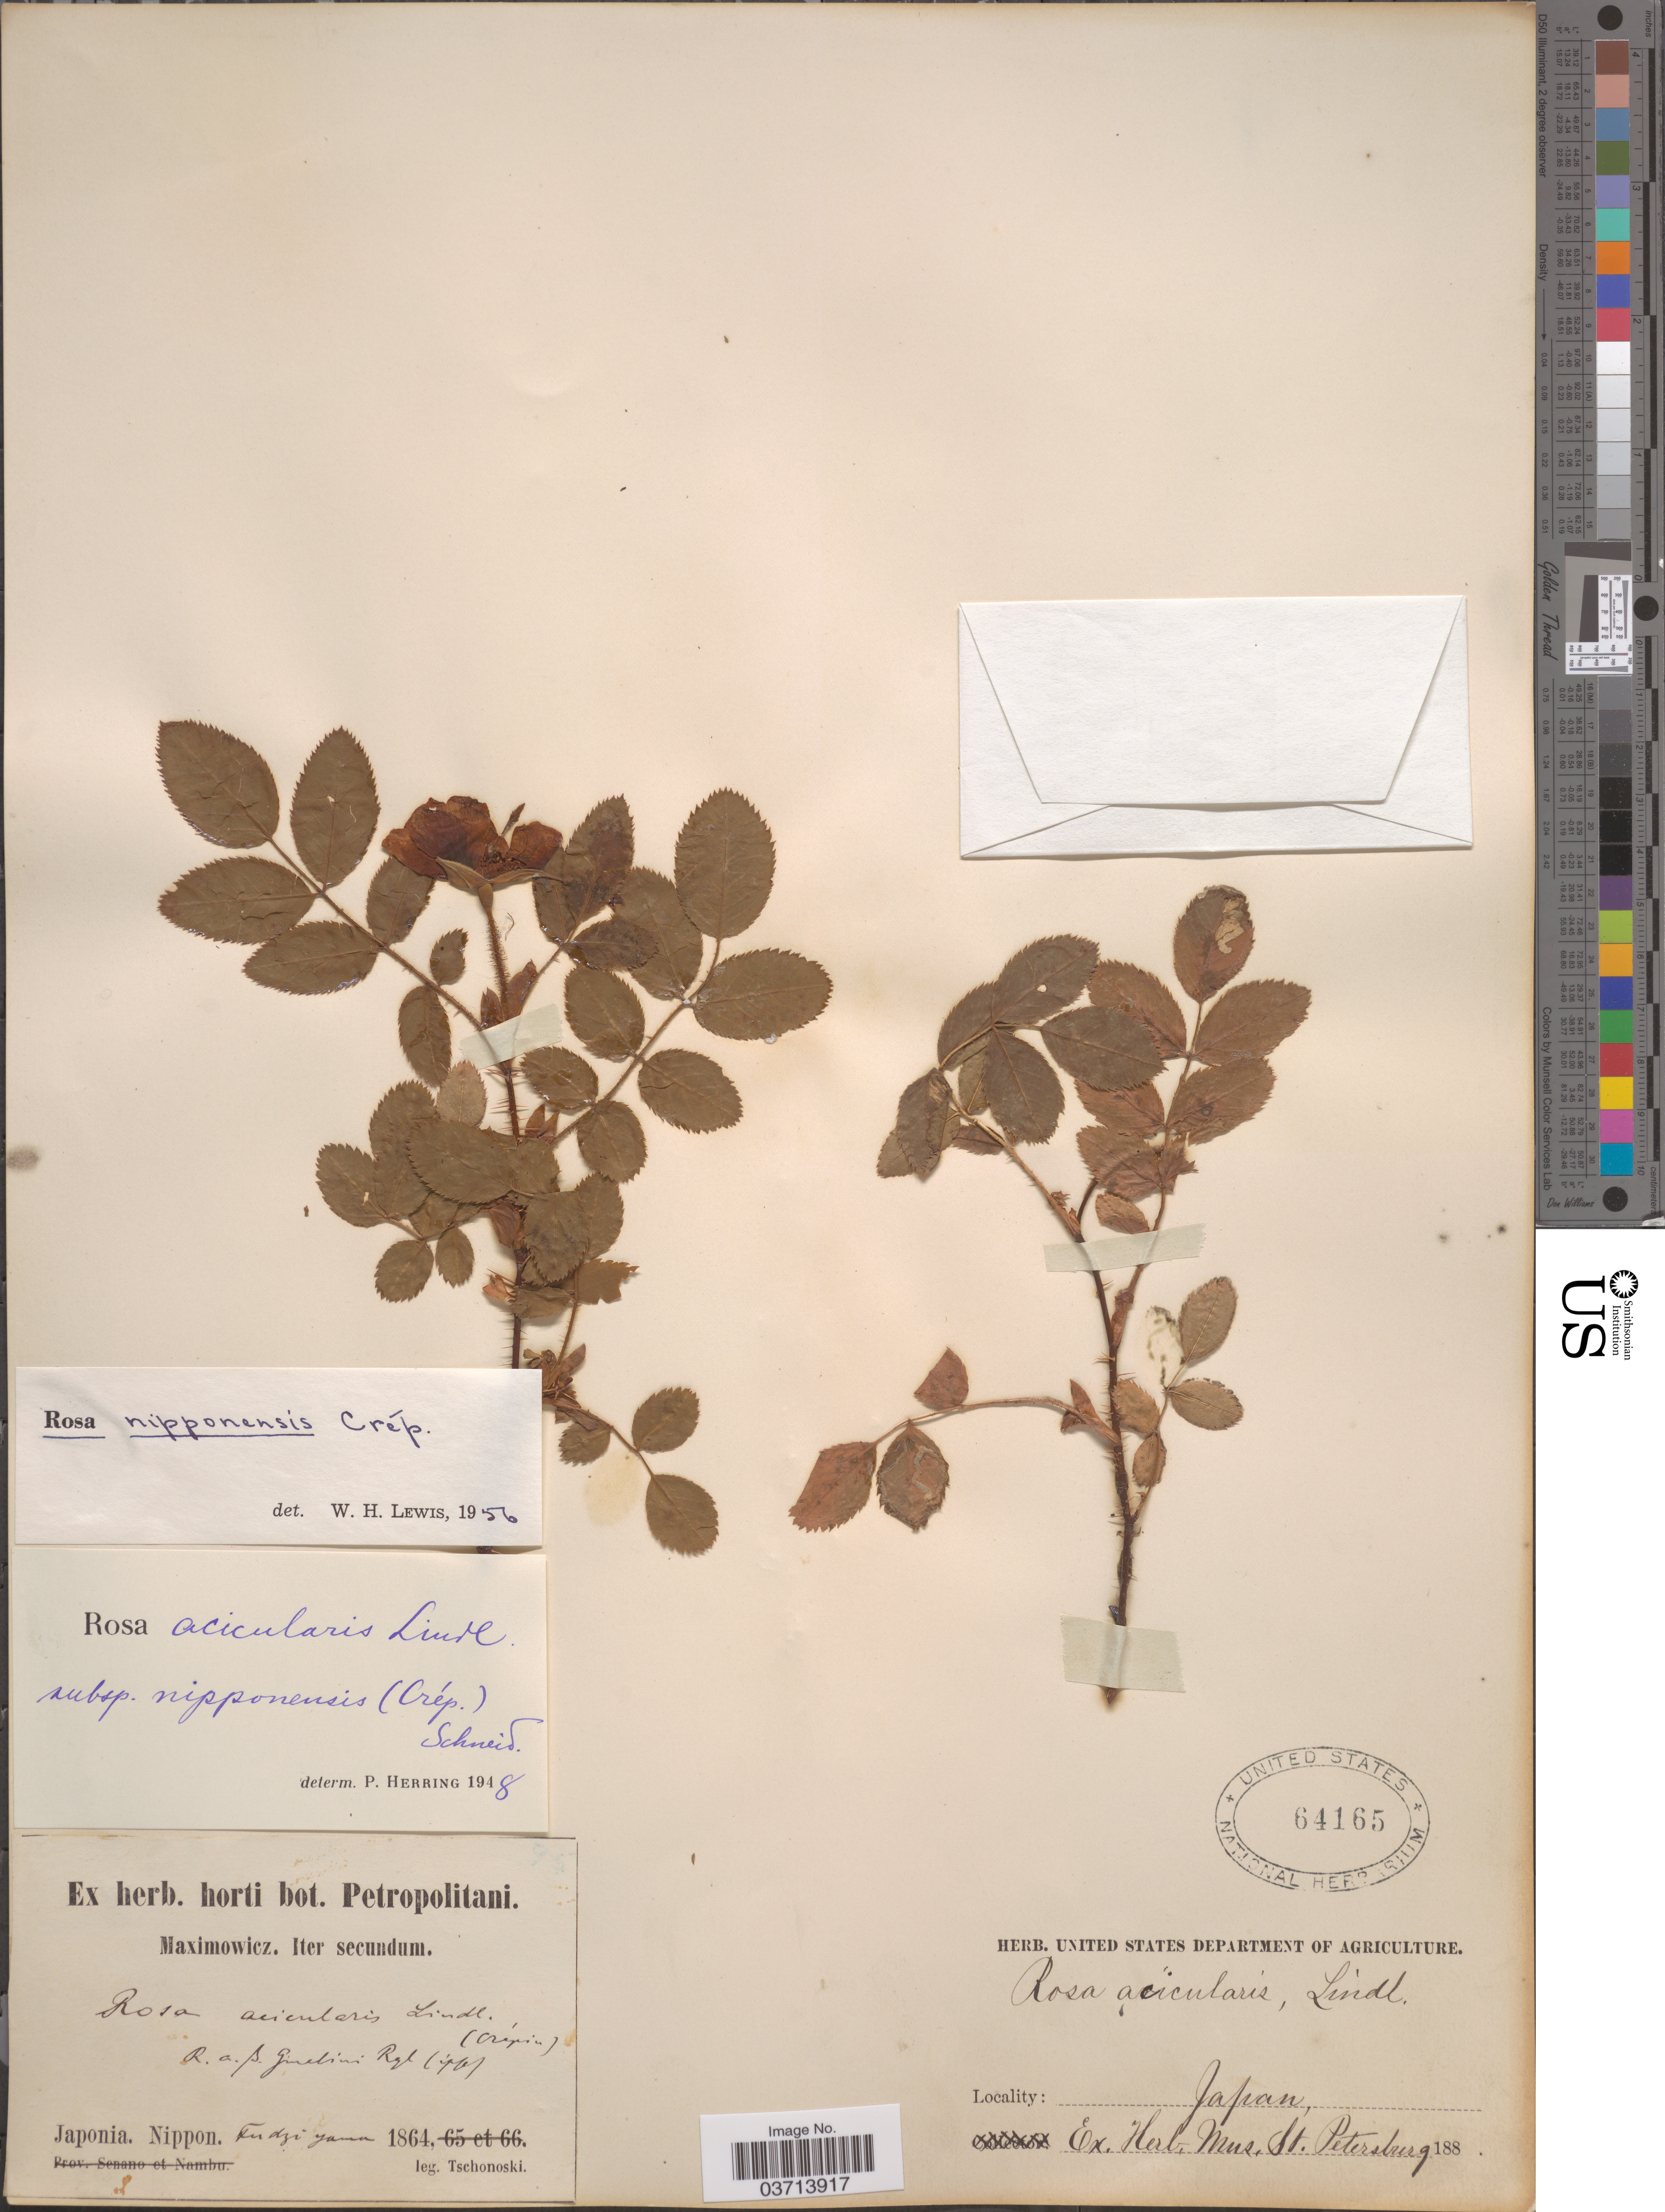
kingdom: Plantae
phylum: Tracheophyta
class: Magnoliopsida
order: Rosales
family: Rosaceae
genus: Rosa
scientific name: Rosa nipponensis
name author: Crép.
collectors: -. Tschonoski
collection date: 1864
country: Japan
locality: Nippon.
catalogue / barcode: US 64165